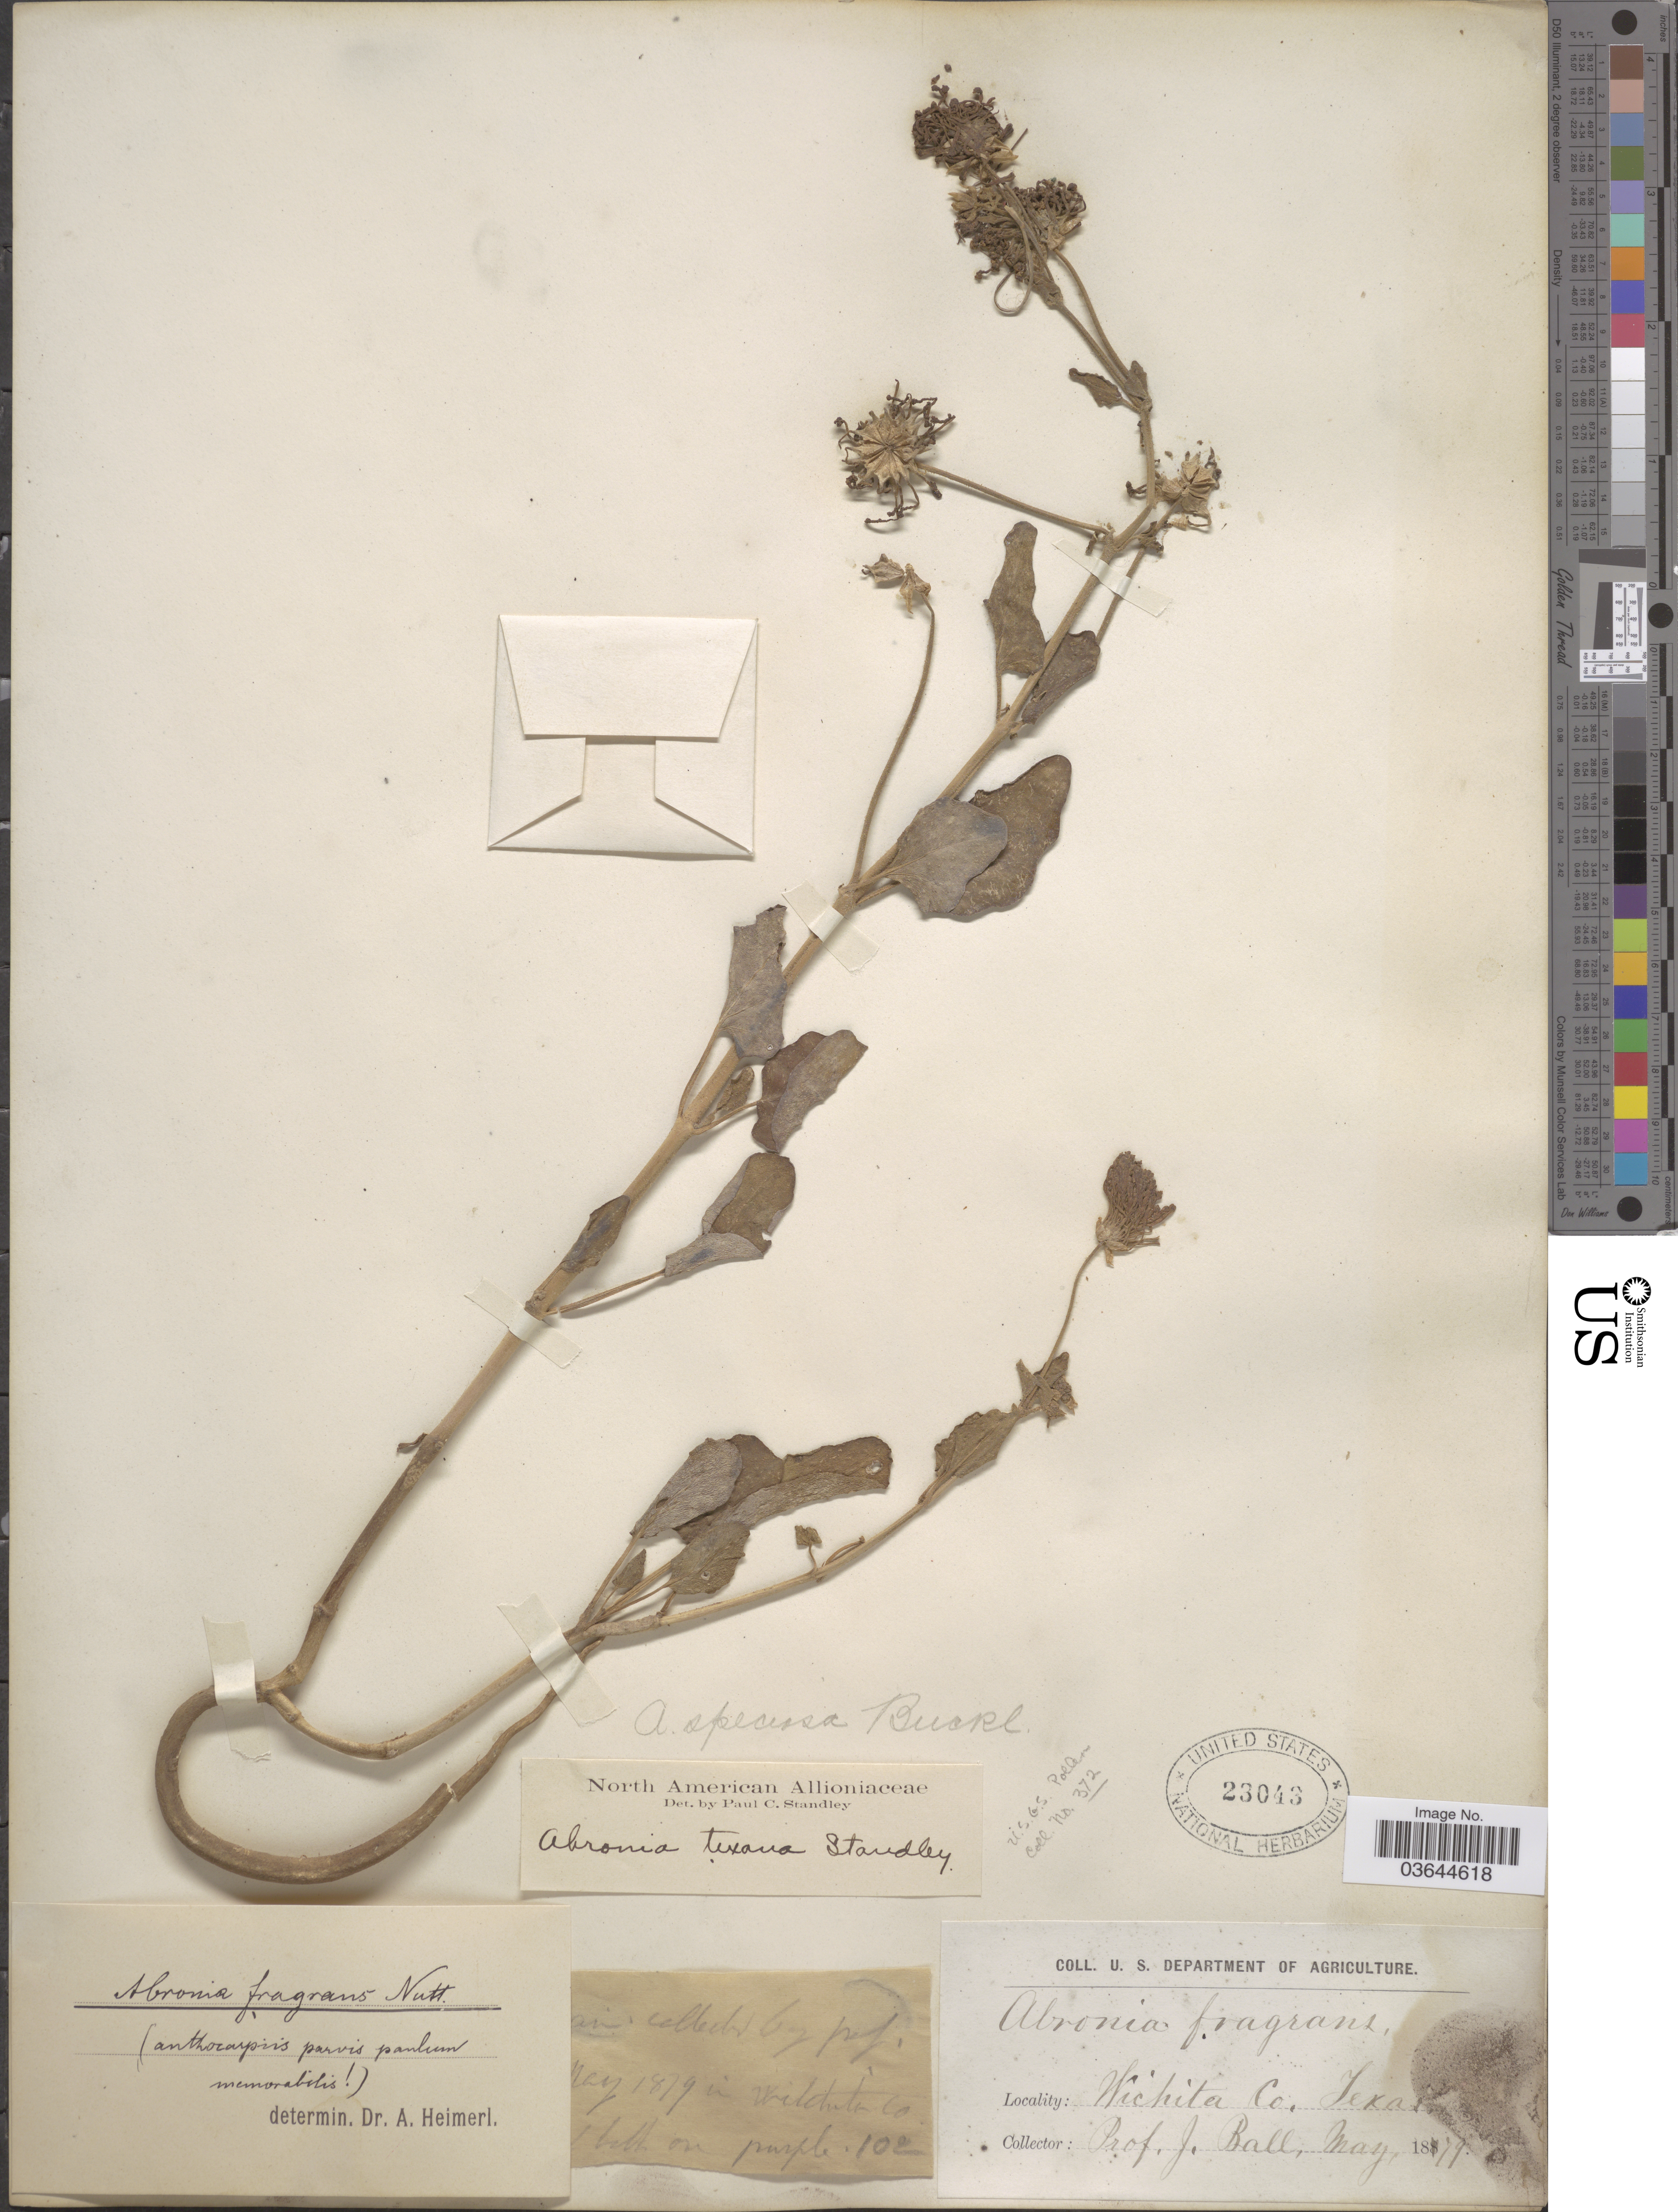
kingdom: Plantae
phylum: Tracheophyta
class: Magnoliopsida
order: Caryophyllales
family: Nyctaginaceae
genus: Abronia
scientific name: Abronia fragrans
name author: Nutt. ex Hook.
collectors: J. Ball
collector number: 102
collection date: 1879-05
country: United States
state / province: Texas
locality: Wichita Co.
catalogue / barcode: US 23043